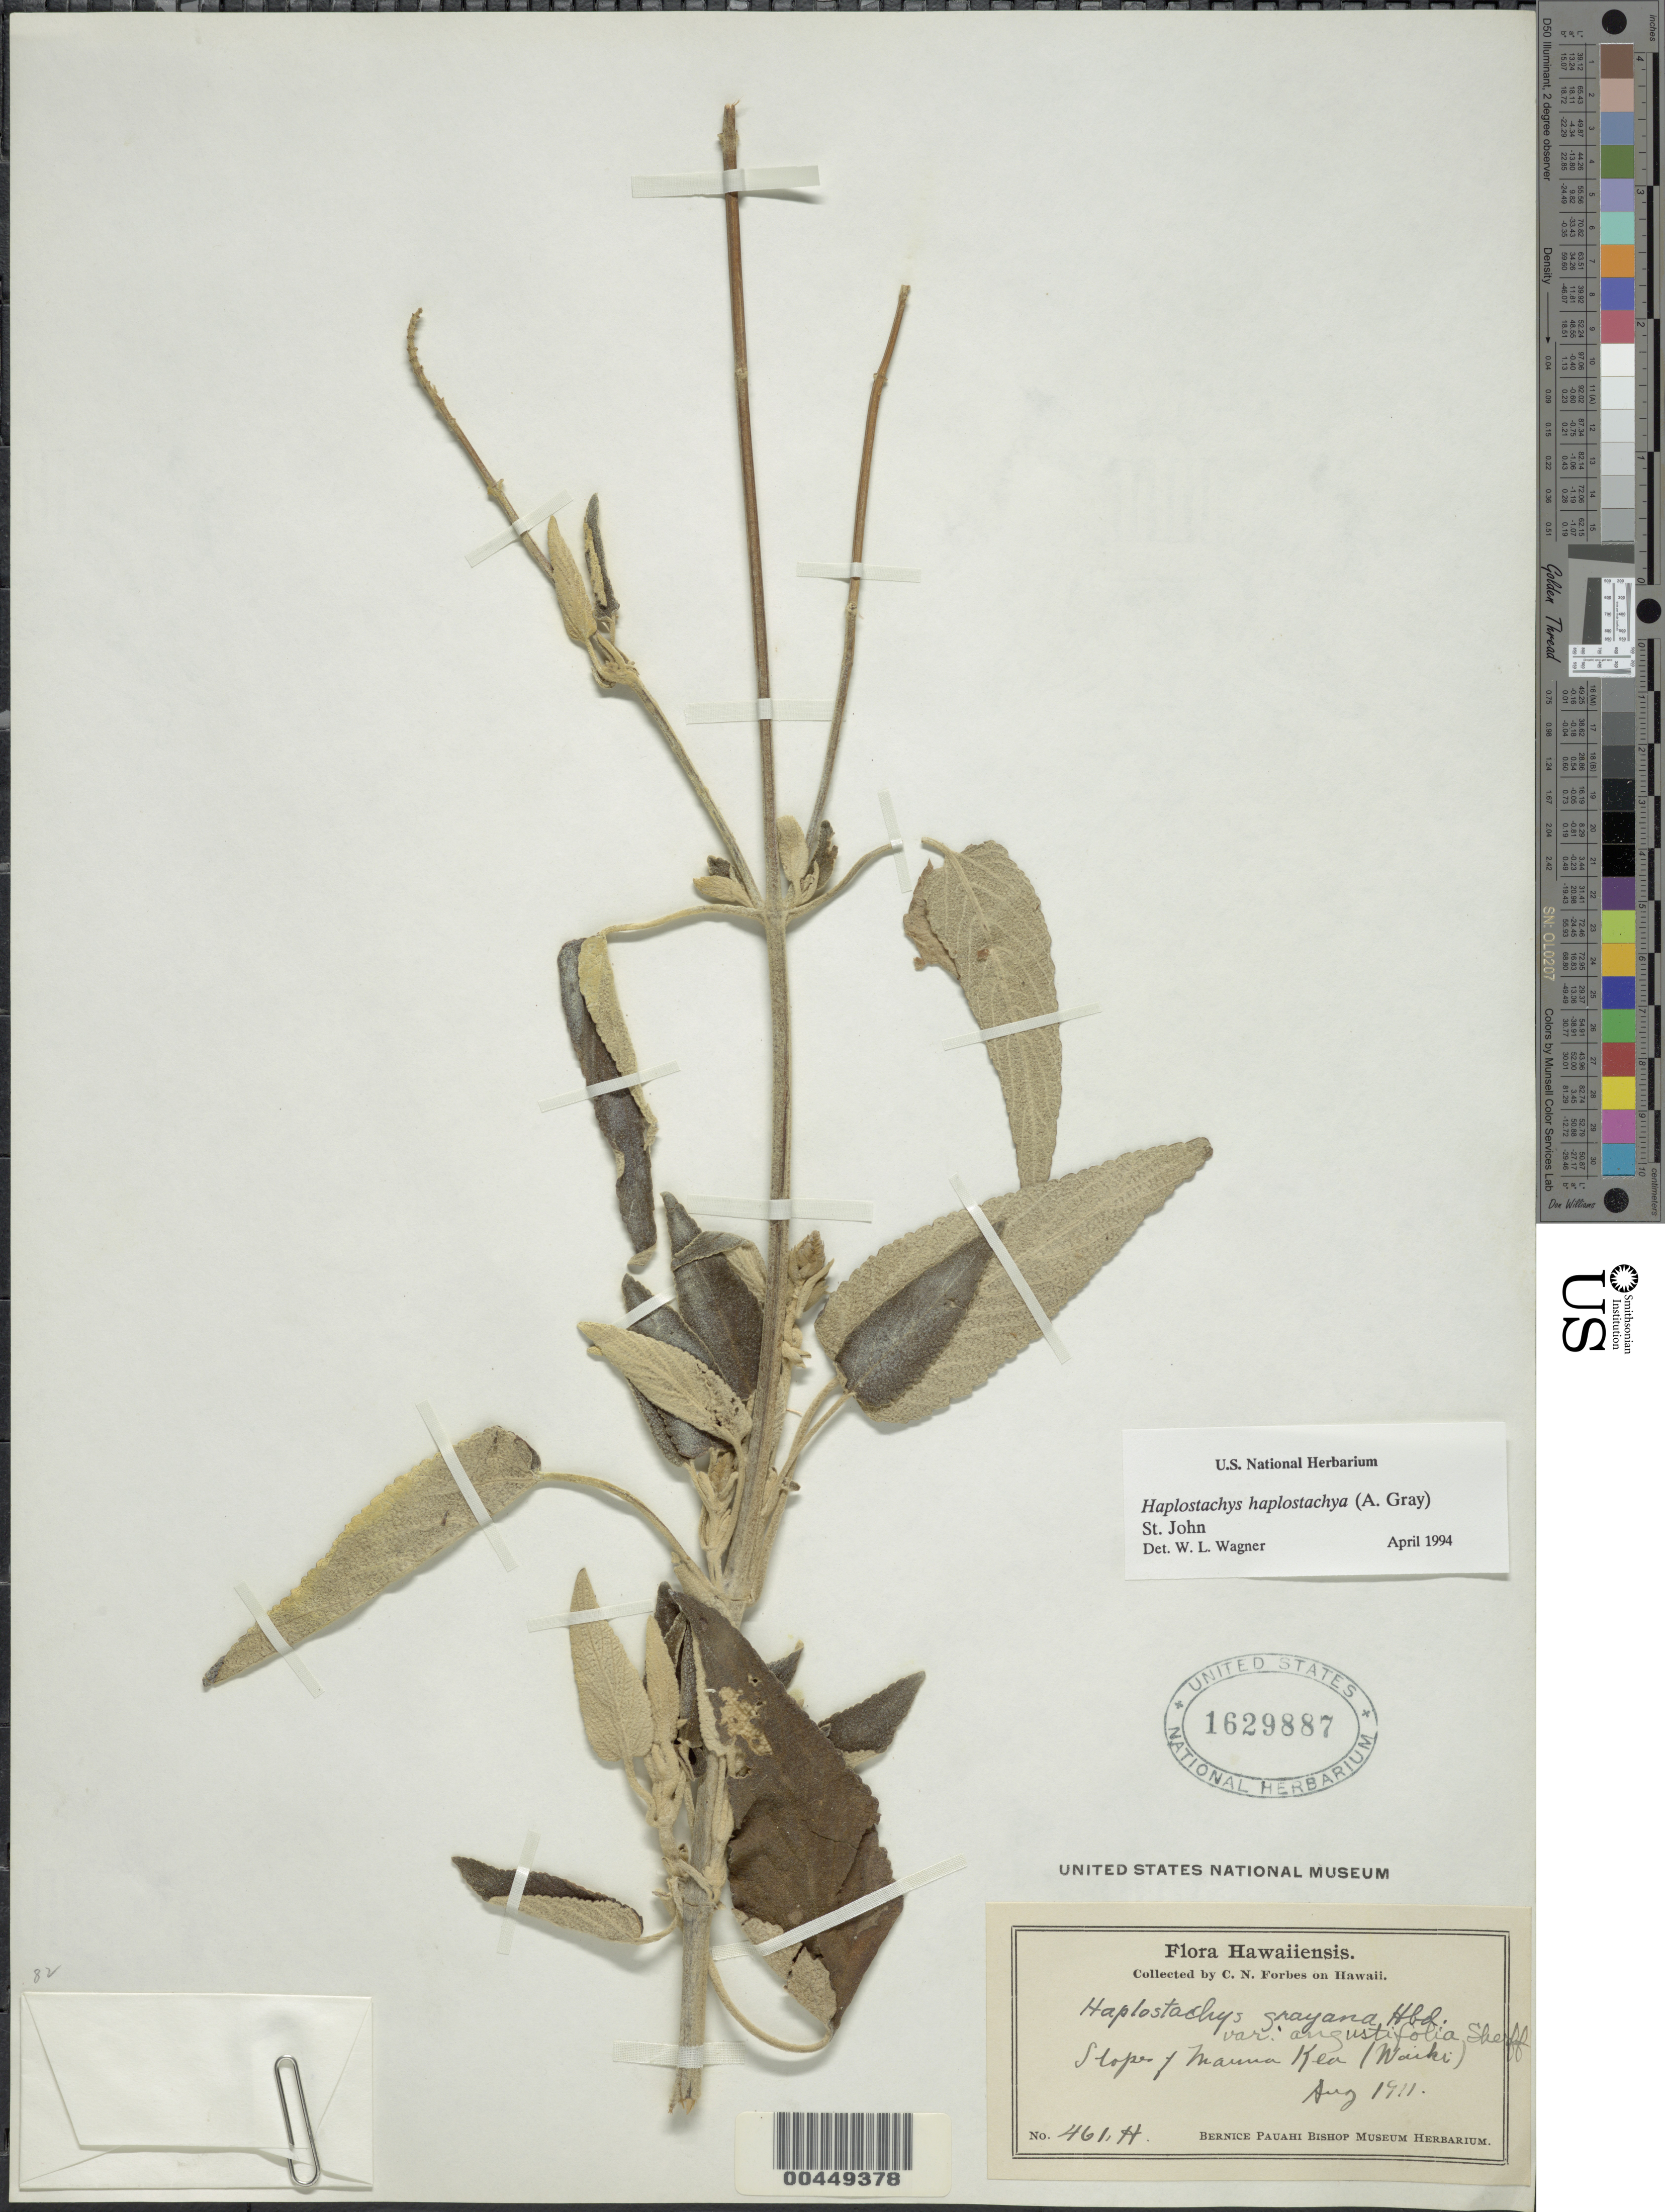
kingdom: Plantae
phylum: Tracheophyta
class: Magnoliopsida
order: Lamiales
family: Lamiaceae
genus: Haplostachys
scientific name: Haplostachys haplostachya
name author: (A. Gray) H. St. John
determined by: Wagner, W. L., (BOT), Smithsonian Institution - National Museum of Natural History (UNITED STATES)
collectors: C. N. Forbes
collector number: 461.H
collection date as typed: Aug 1911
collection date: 1911-08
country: United States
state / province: Hawaii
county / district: Hawaii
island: Hawaii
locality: Slopes of Mauna Kea (Waiki)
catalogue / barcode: US 1629887